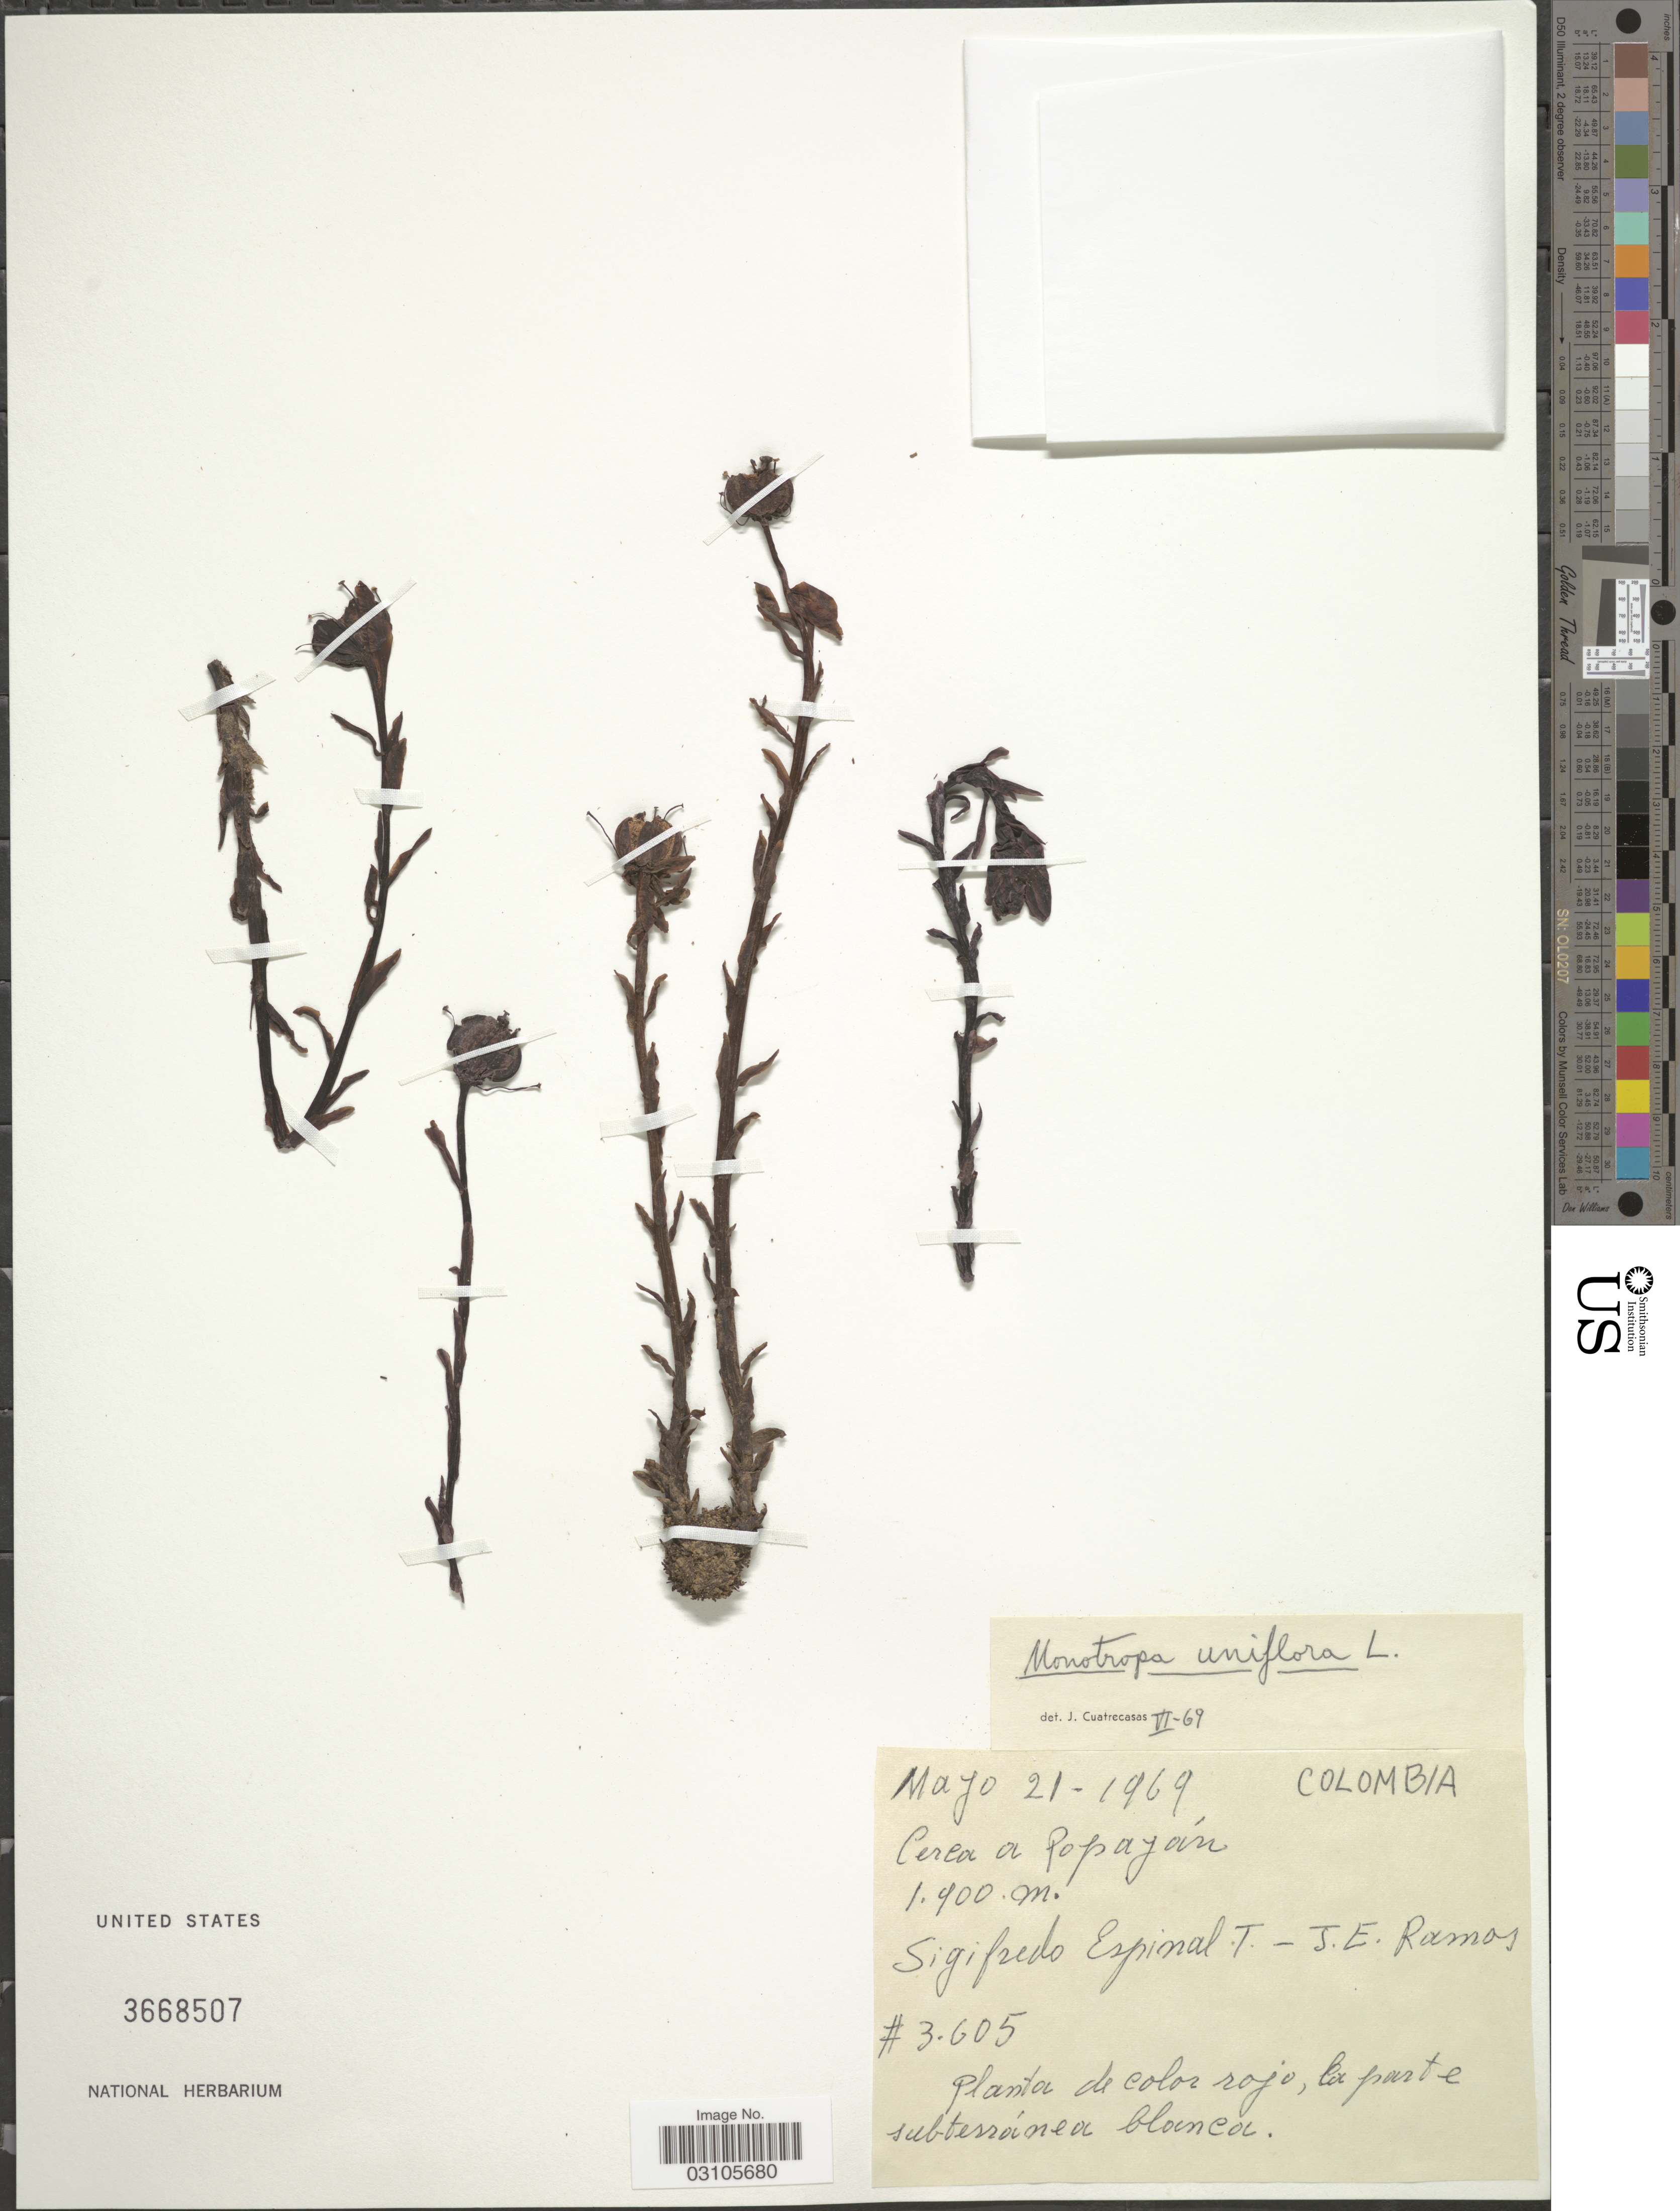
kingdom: Plantae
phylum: Tracheophyta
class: Magnoliopsida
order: Ericales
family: Ericaceae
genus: Monotropa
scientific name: Monotropa uniflora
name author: L.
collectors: S. Espinal & J. E. Ramos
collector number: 3605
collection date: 1969-05-21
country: Colombia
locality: Cerca a Popayán.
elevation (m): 1900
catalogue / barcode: US 3668507